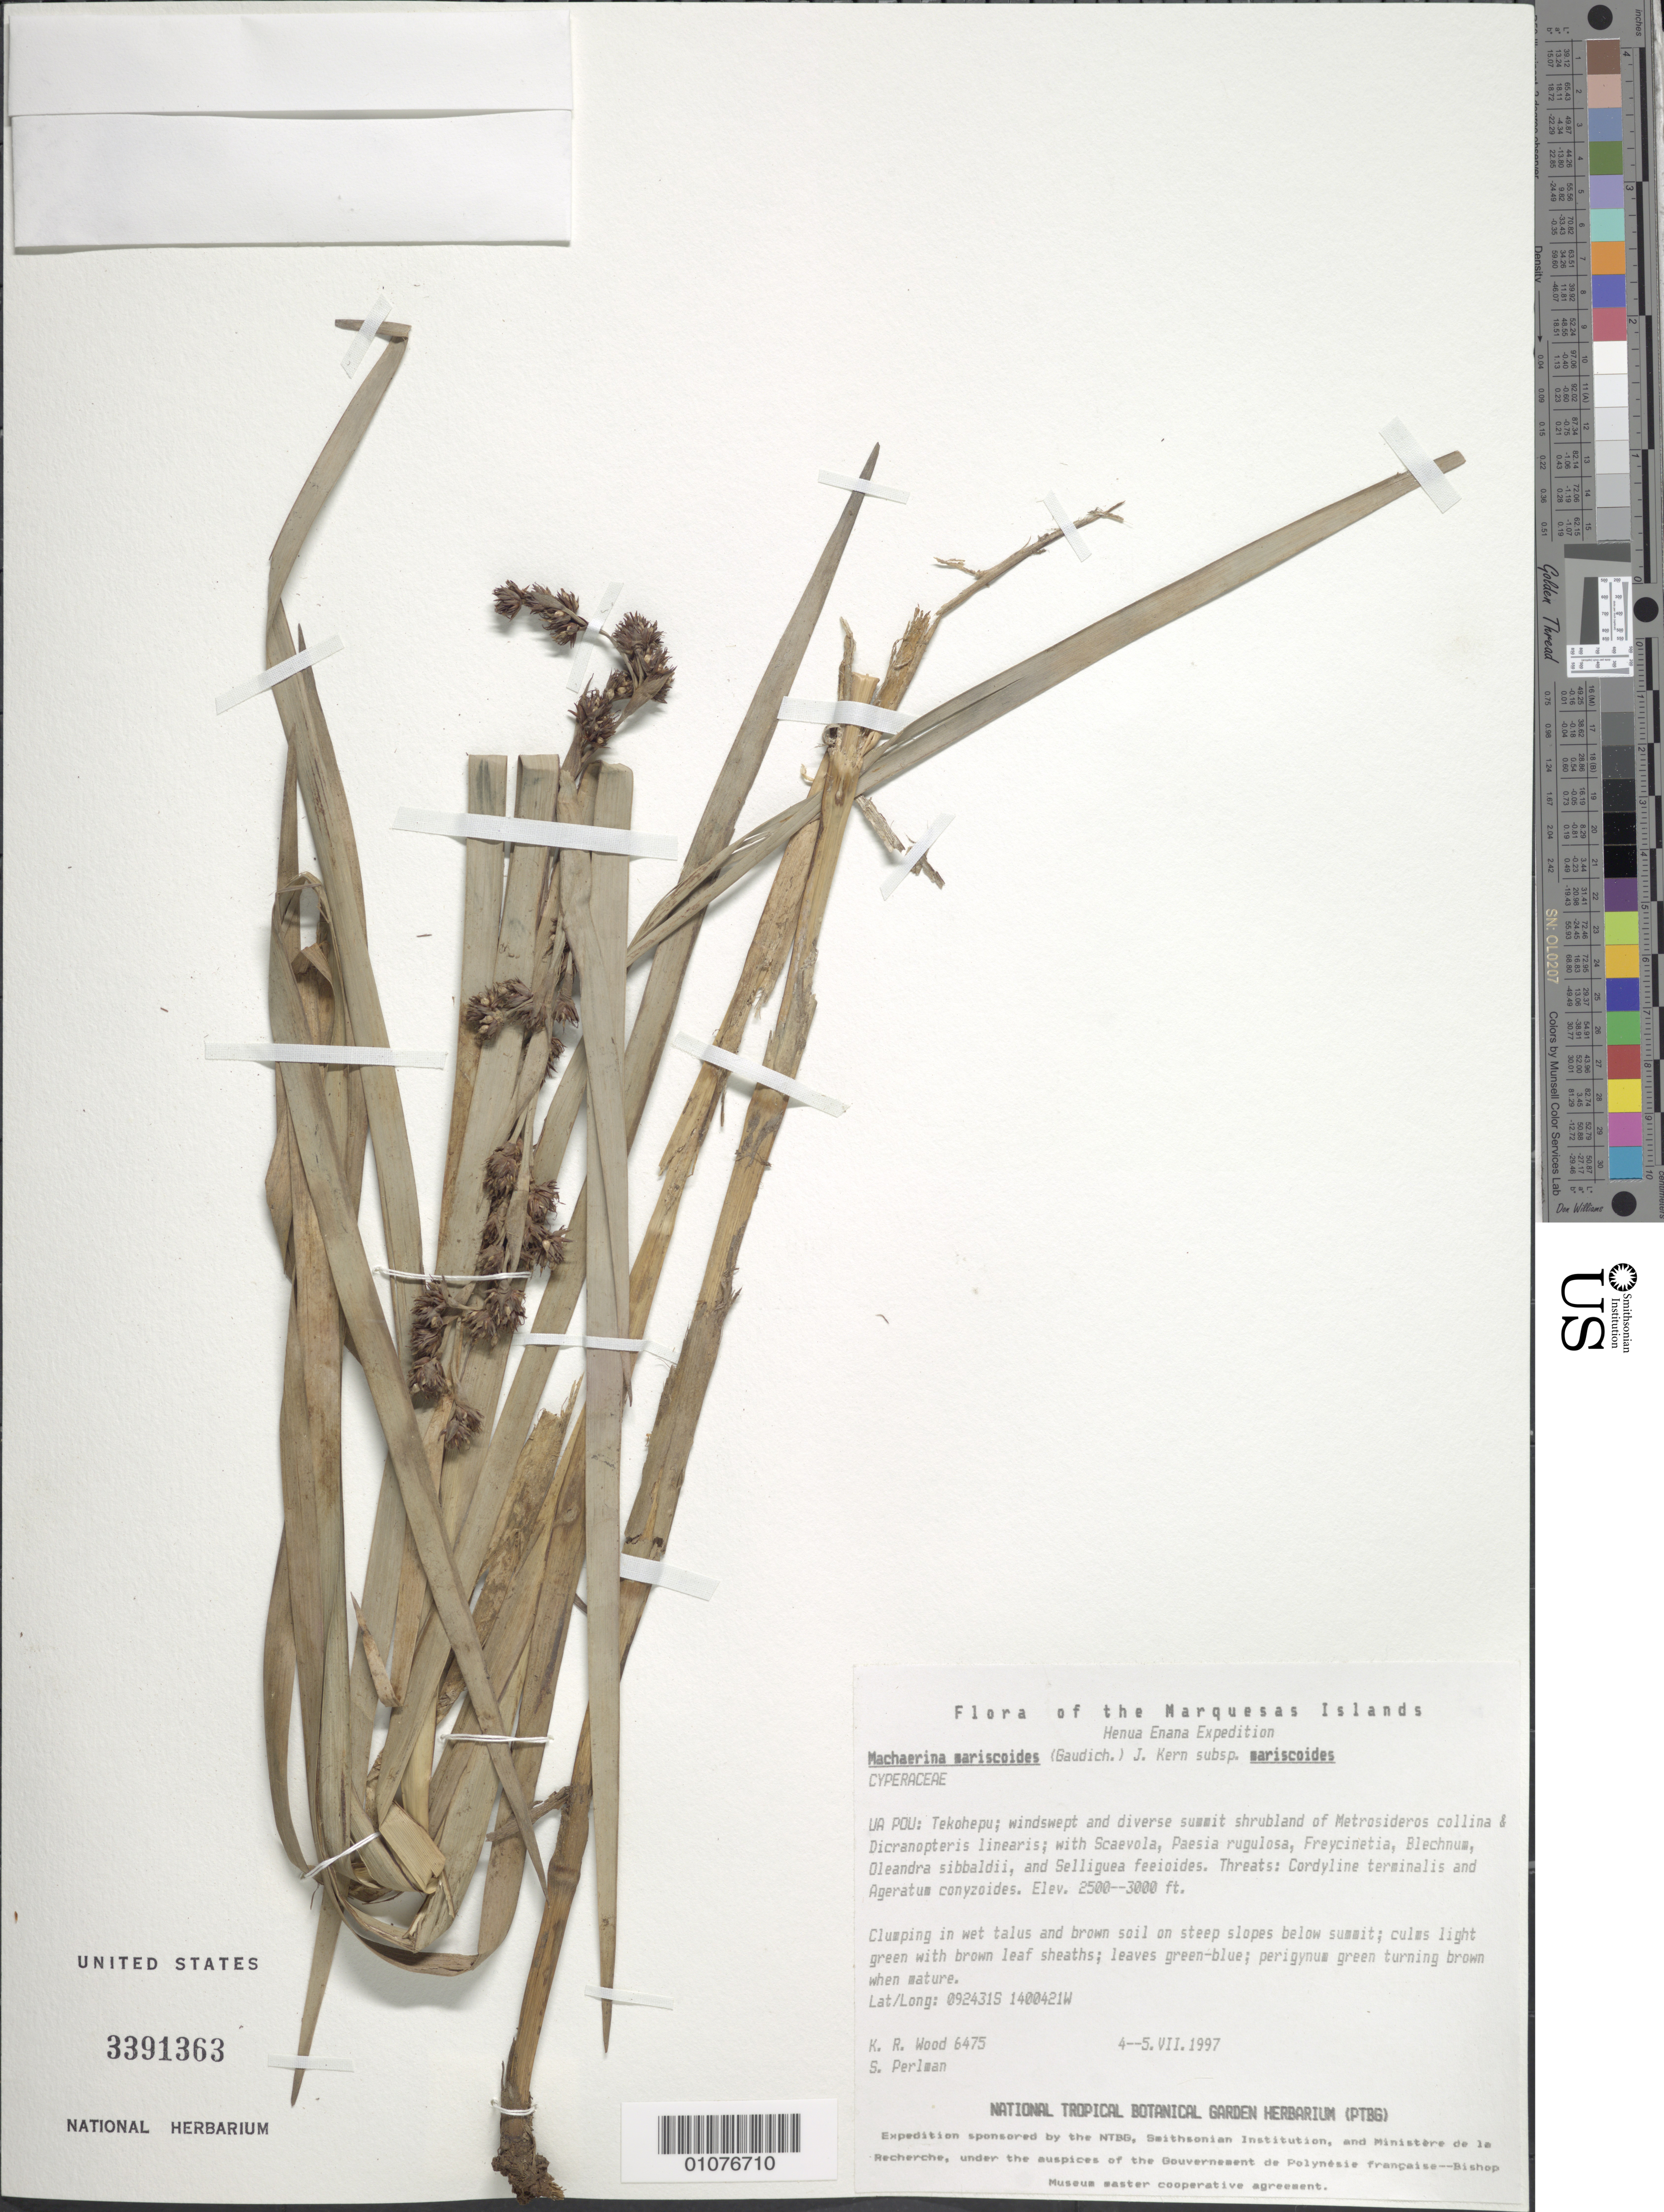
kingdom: Plantae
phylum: Tracheophyta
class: Liliopsida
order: Poales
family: Cyperaceae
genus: Machaerina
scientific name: Machaerina mariscoides subsp. mariscoides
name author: (Gaudich.) J. Kern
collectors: K. R. Wood & S. P. Perlman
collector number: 6475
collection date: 1997-07-04/1997-07-05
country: French Polynesia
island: Ua Pou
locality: Tekohepo, summit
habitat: Shrubland of Metrosideros collina-Dicranopteris linearis; windswept and diverse; in wet talus and brown soil on steep slopes below summit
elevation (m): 762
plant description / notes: Cordyline terminalis, Ageratum conyzoides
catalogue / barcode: US 339913663